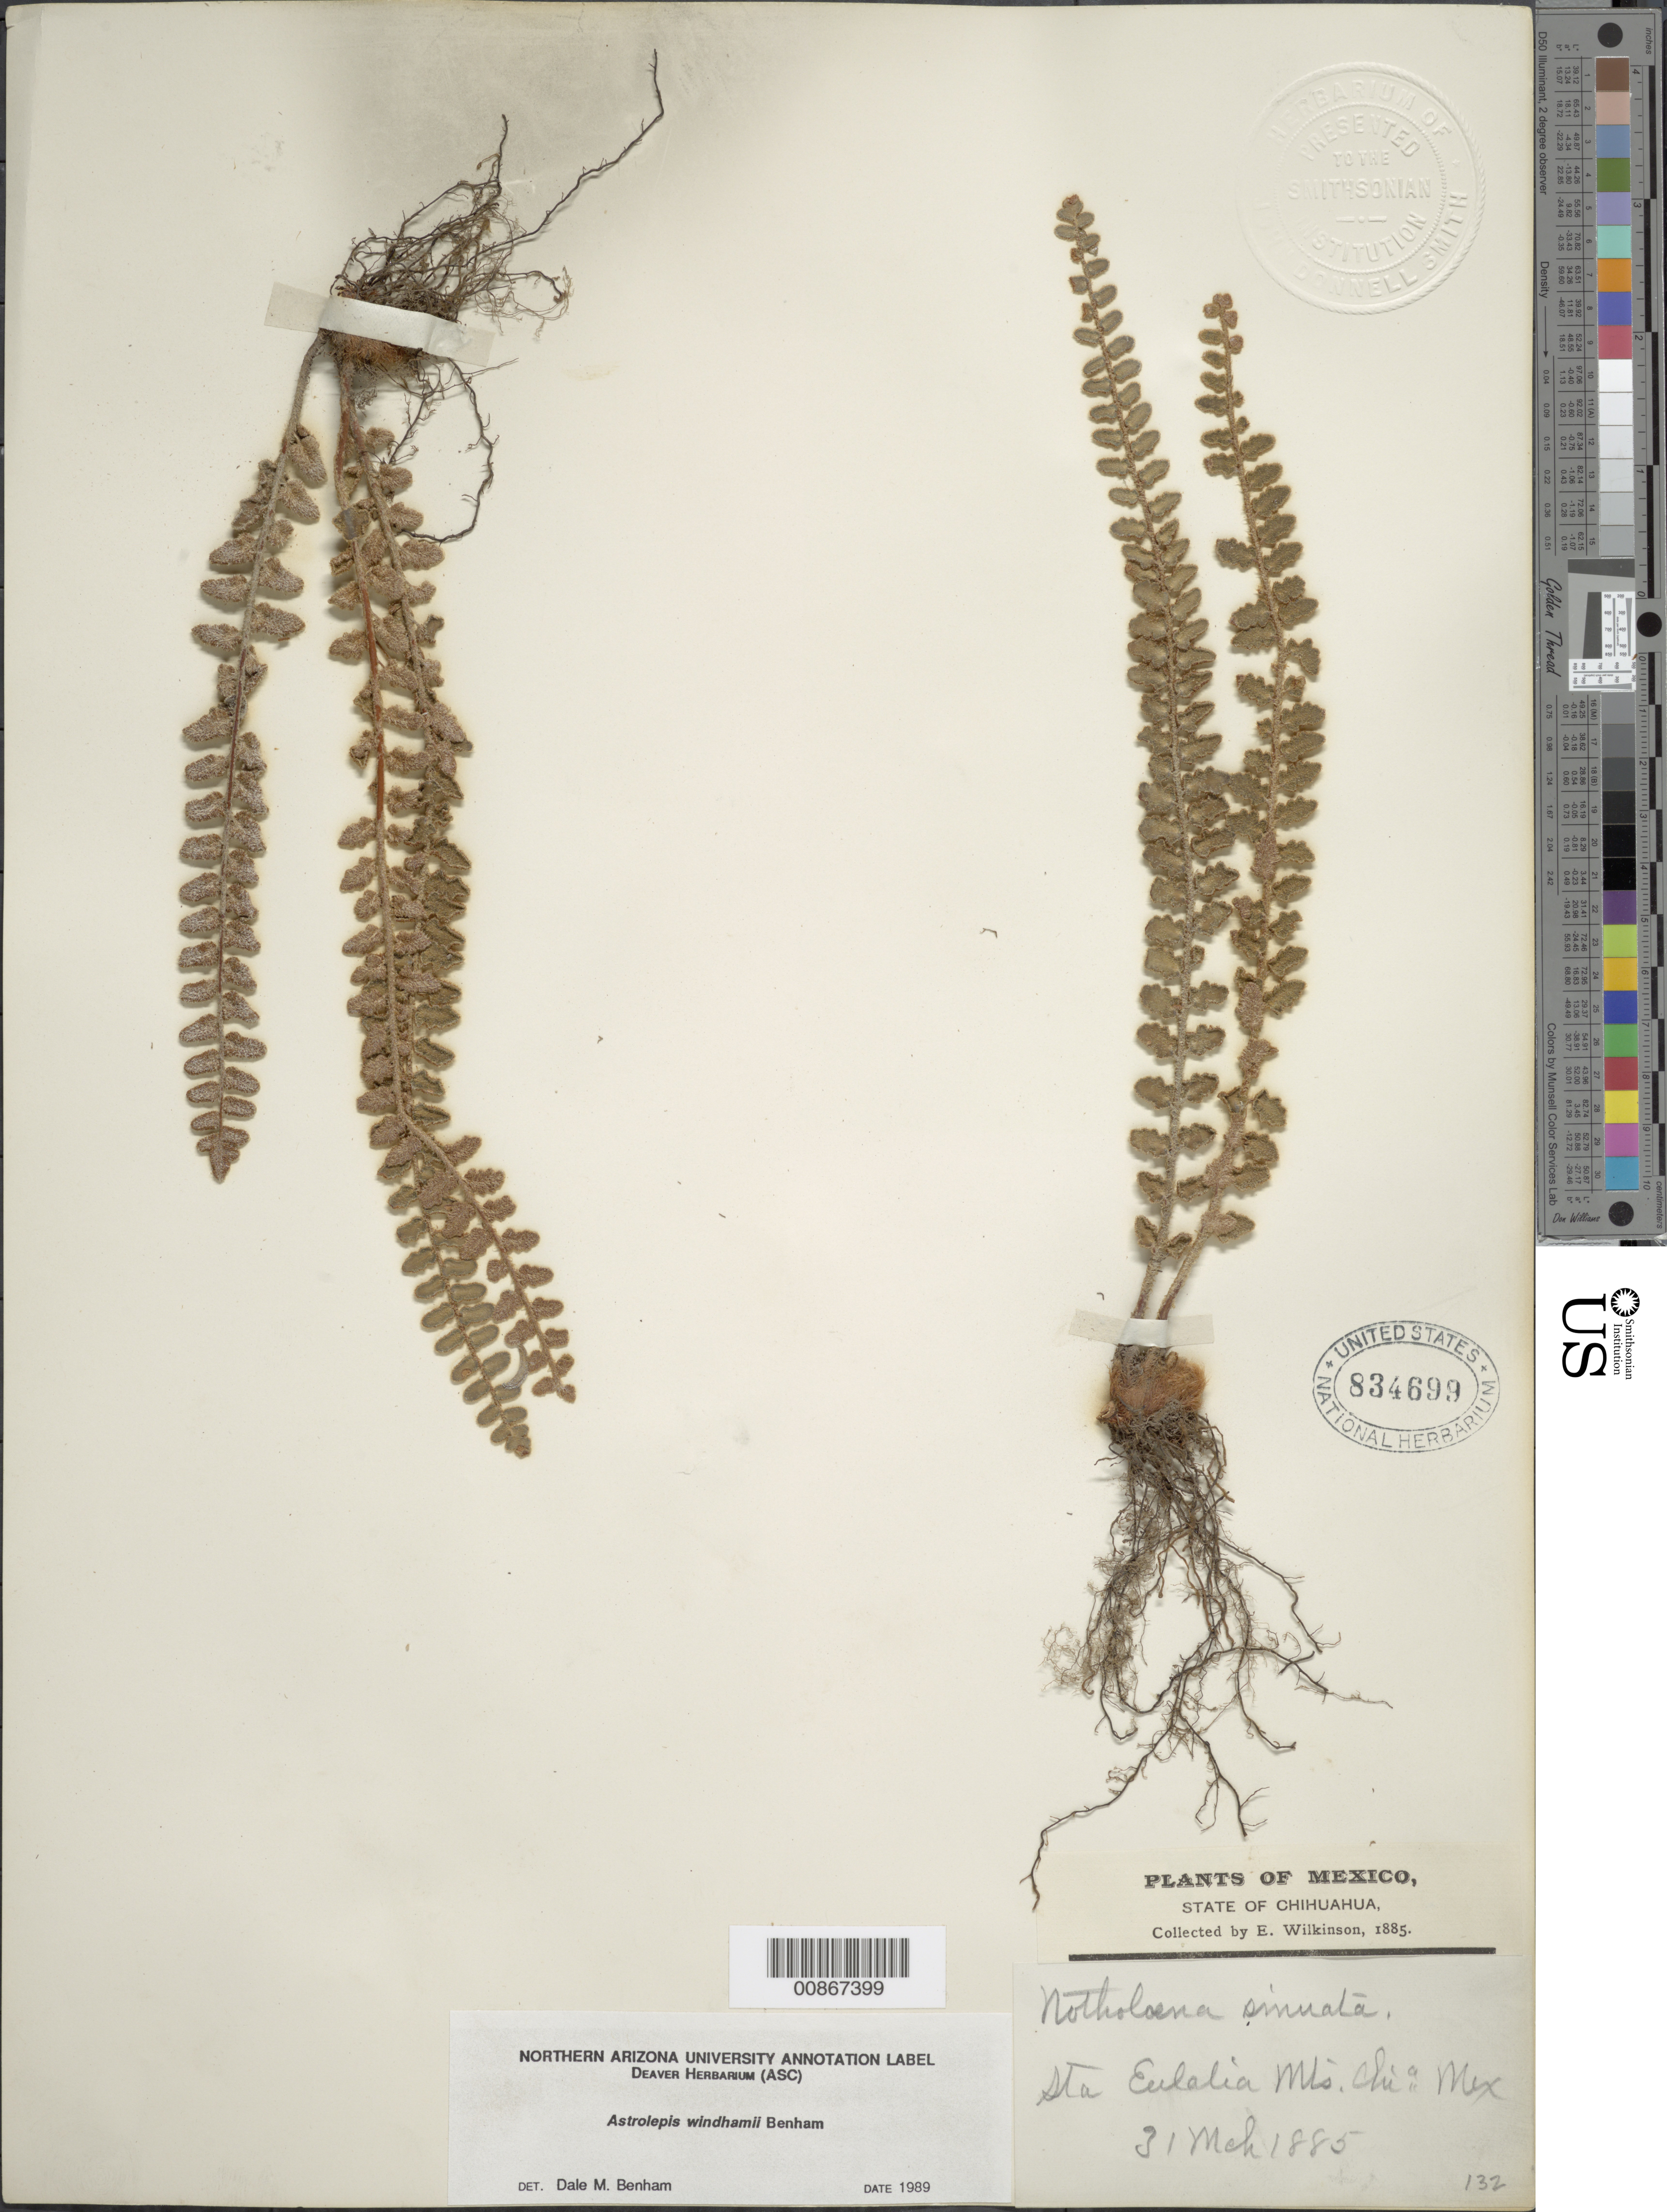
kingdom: Plantae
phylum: Tracheophyta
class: Polypodiopsida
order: Polypodiales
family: Pteridaceae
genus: Astrolepis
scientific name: Astrolepis sinuata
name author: (Lag. ex Sw.) D.M. Benham & Windham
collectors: E. Wilkinson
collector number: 132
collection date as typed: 21 Mar 1885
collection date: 1885-03-21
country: Mexico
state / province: Chihuahua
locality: Sta. Eulalia Mts., Chihuahua.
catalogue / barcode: US 834699